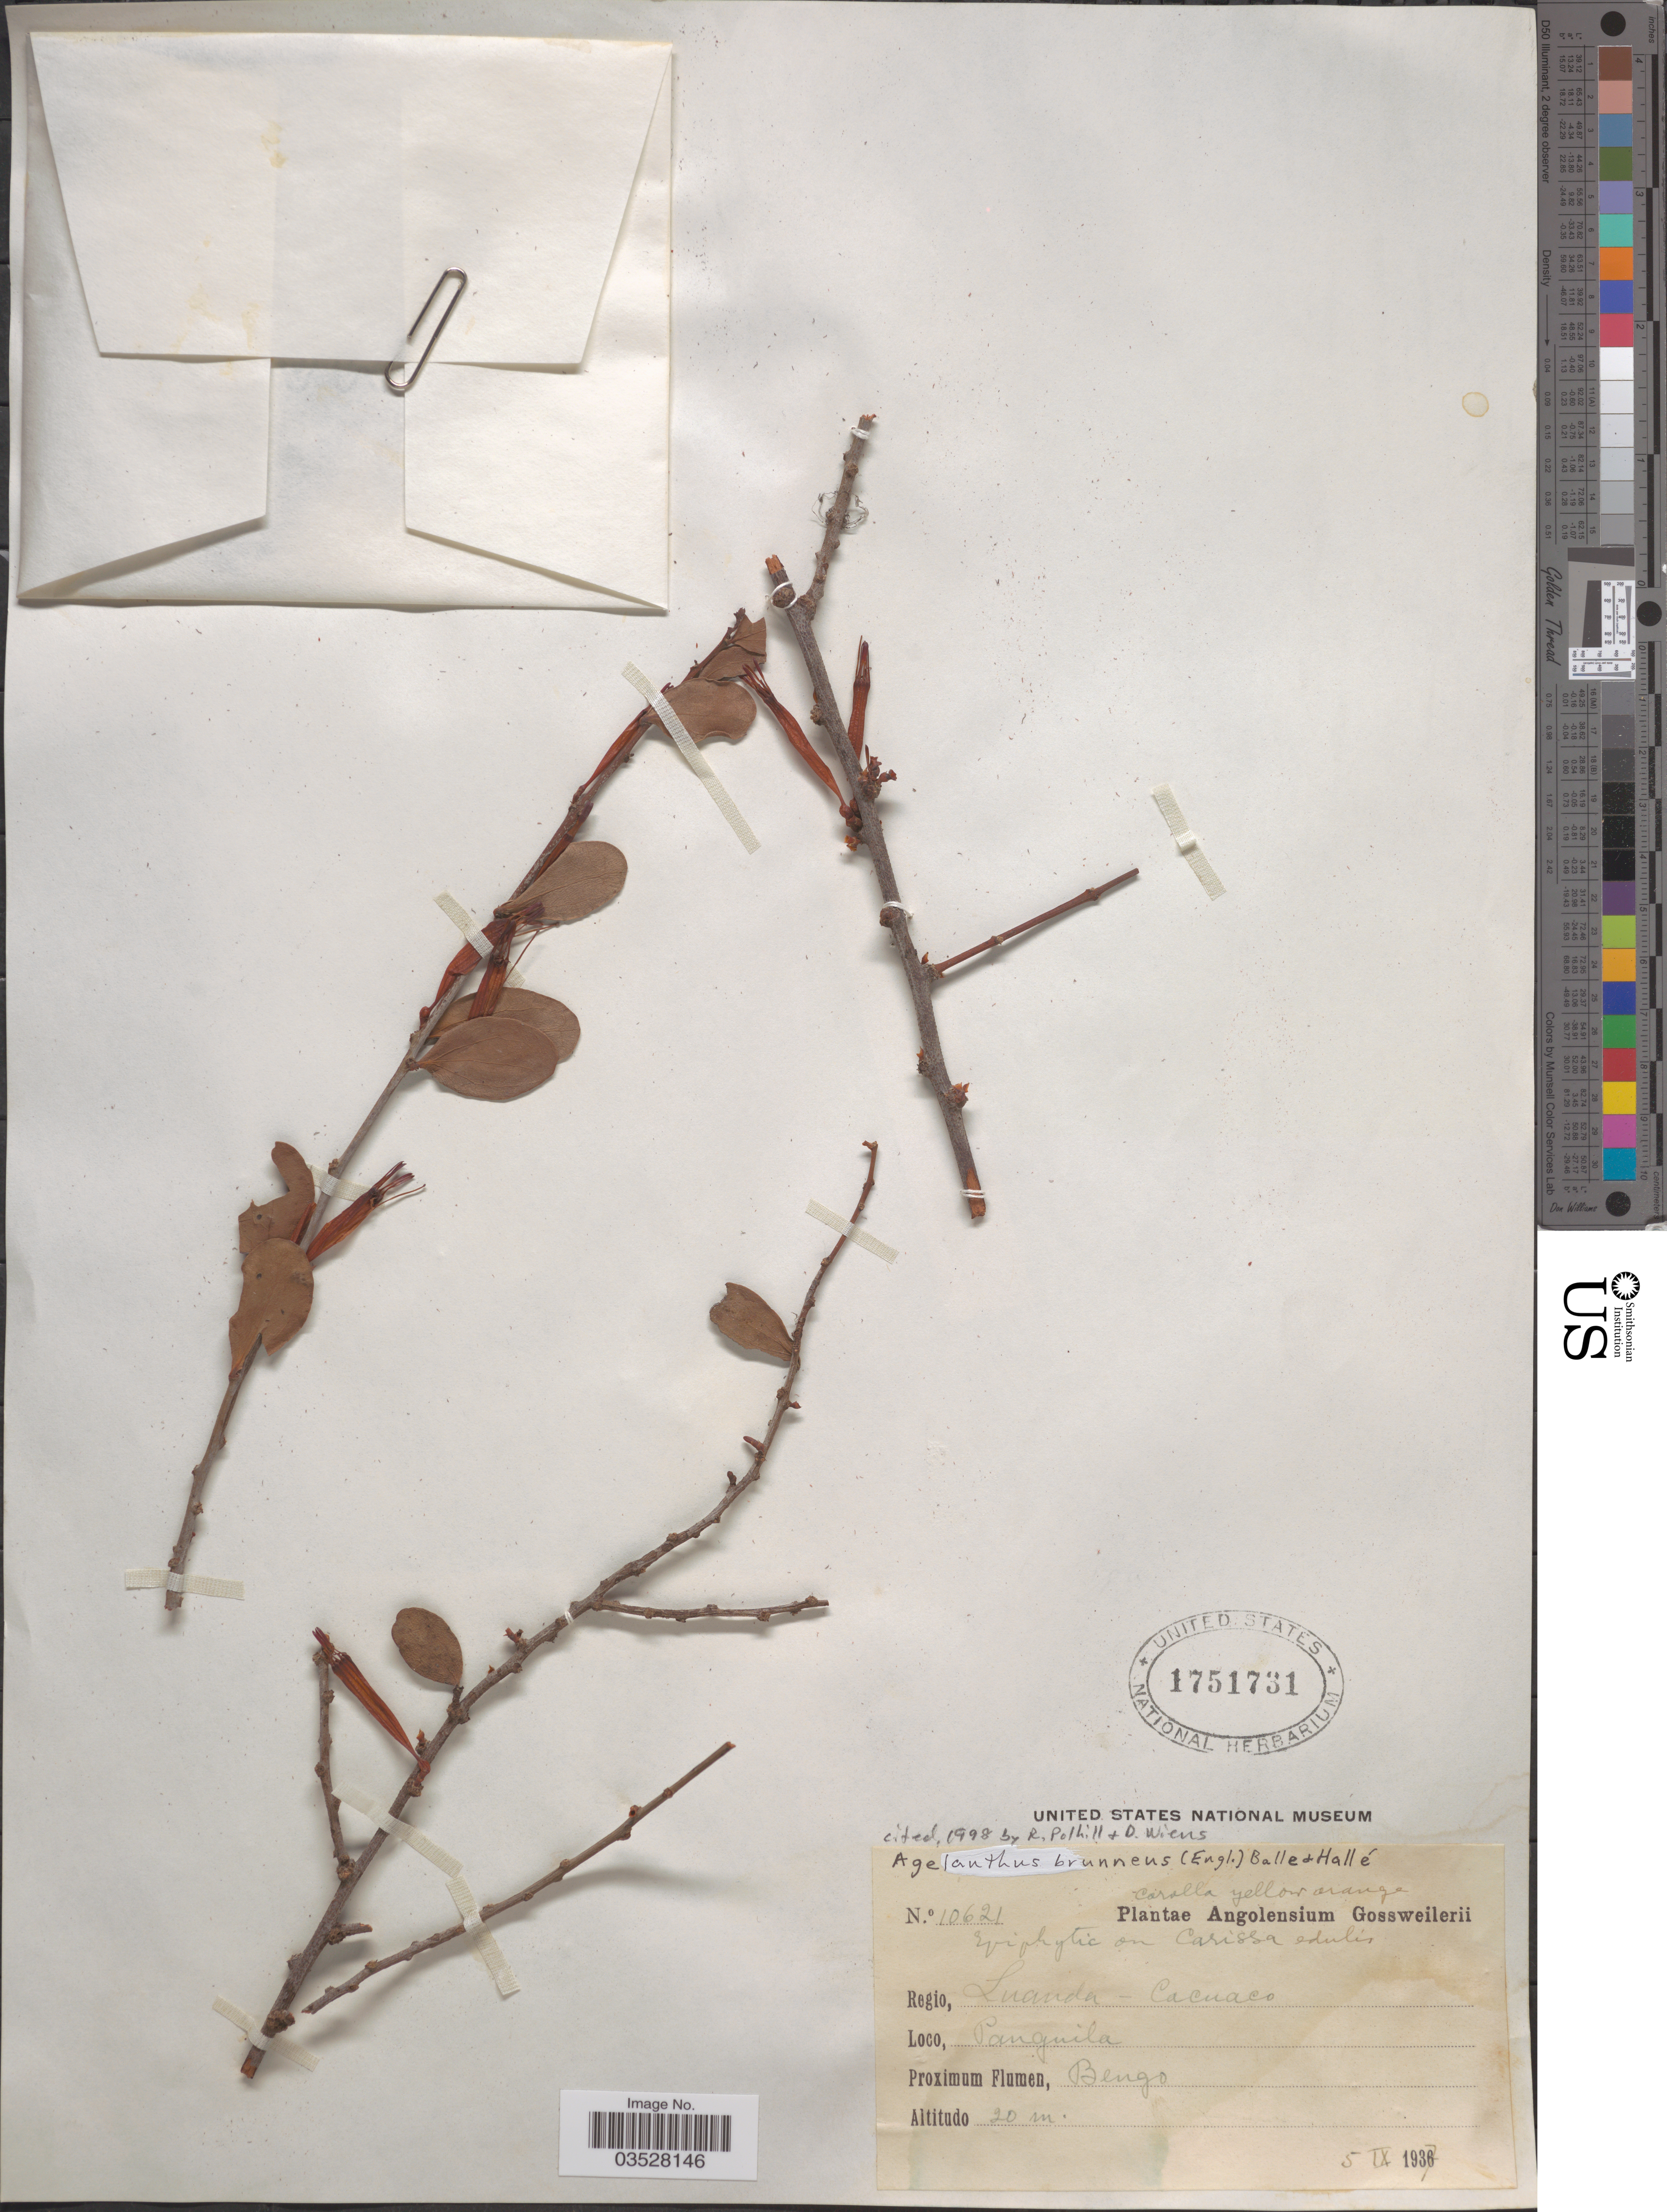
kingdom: Plantae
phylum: Tracheophyta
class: Magnoliopsida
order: Santalales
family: Loranthaceae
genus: Agelanthus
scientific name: Agelanthus brunneus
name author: (Engl.) Tiegh.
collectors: -. Gossweiler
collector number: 10621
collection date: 1937-09-05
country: Angola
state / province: Luanda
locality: Regio, Luanda - Cacuaco. Panguila. Proximum Flumen, Bengo.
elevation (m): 20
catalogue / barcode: US 1751731